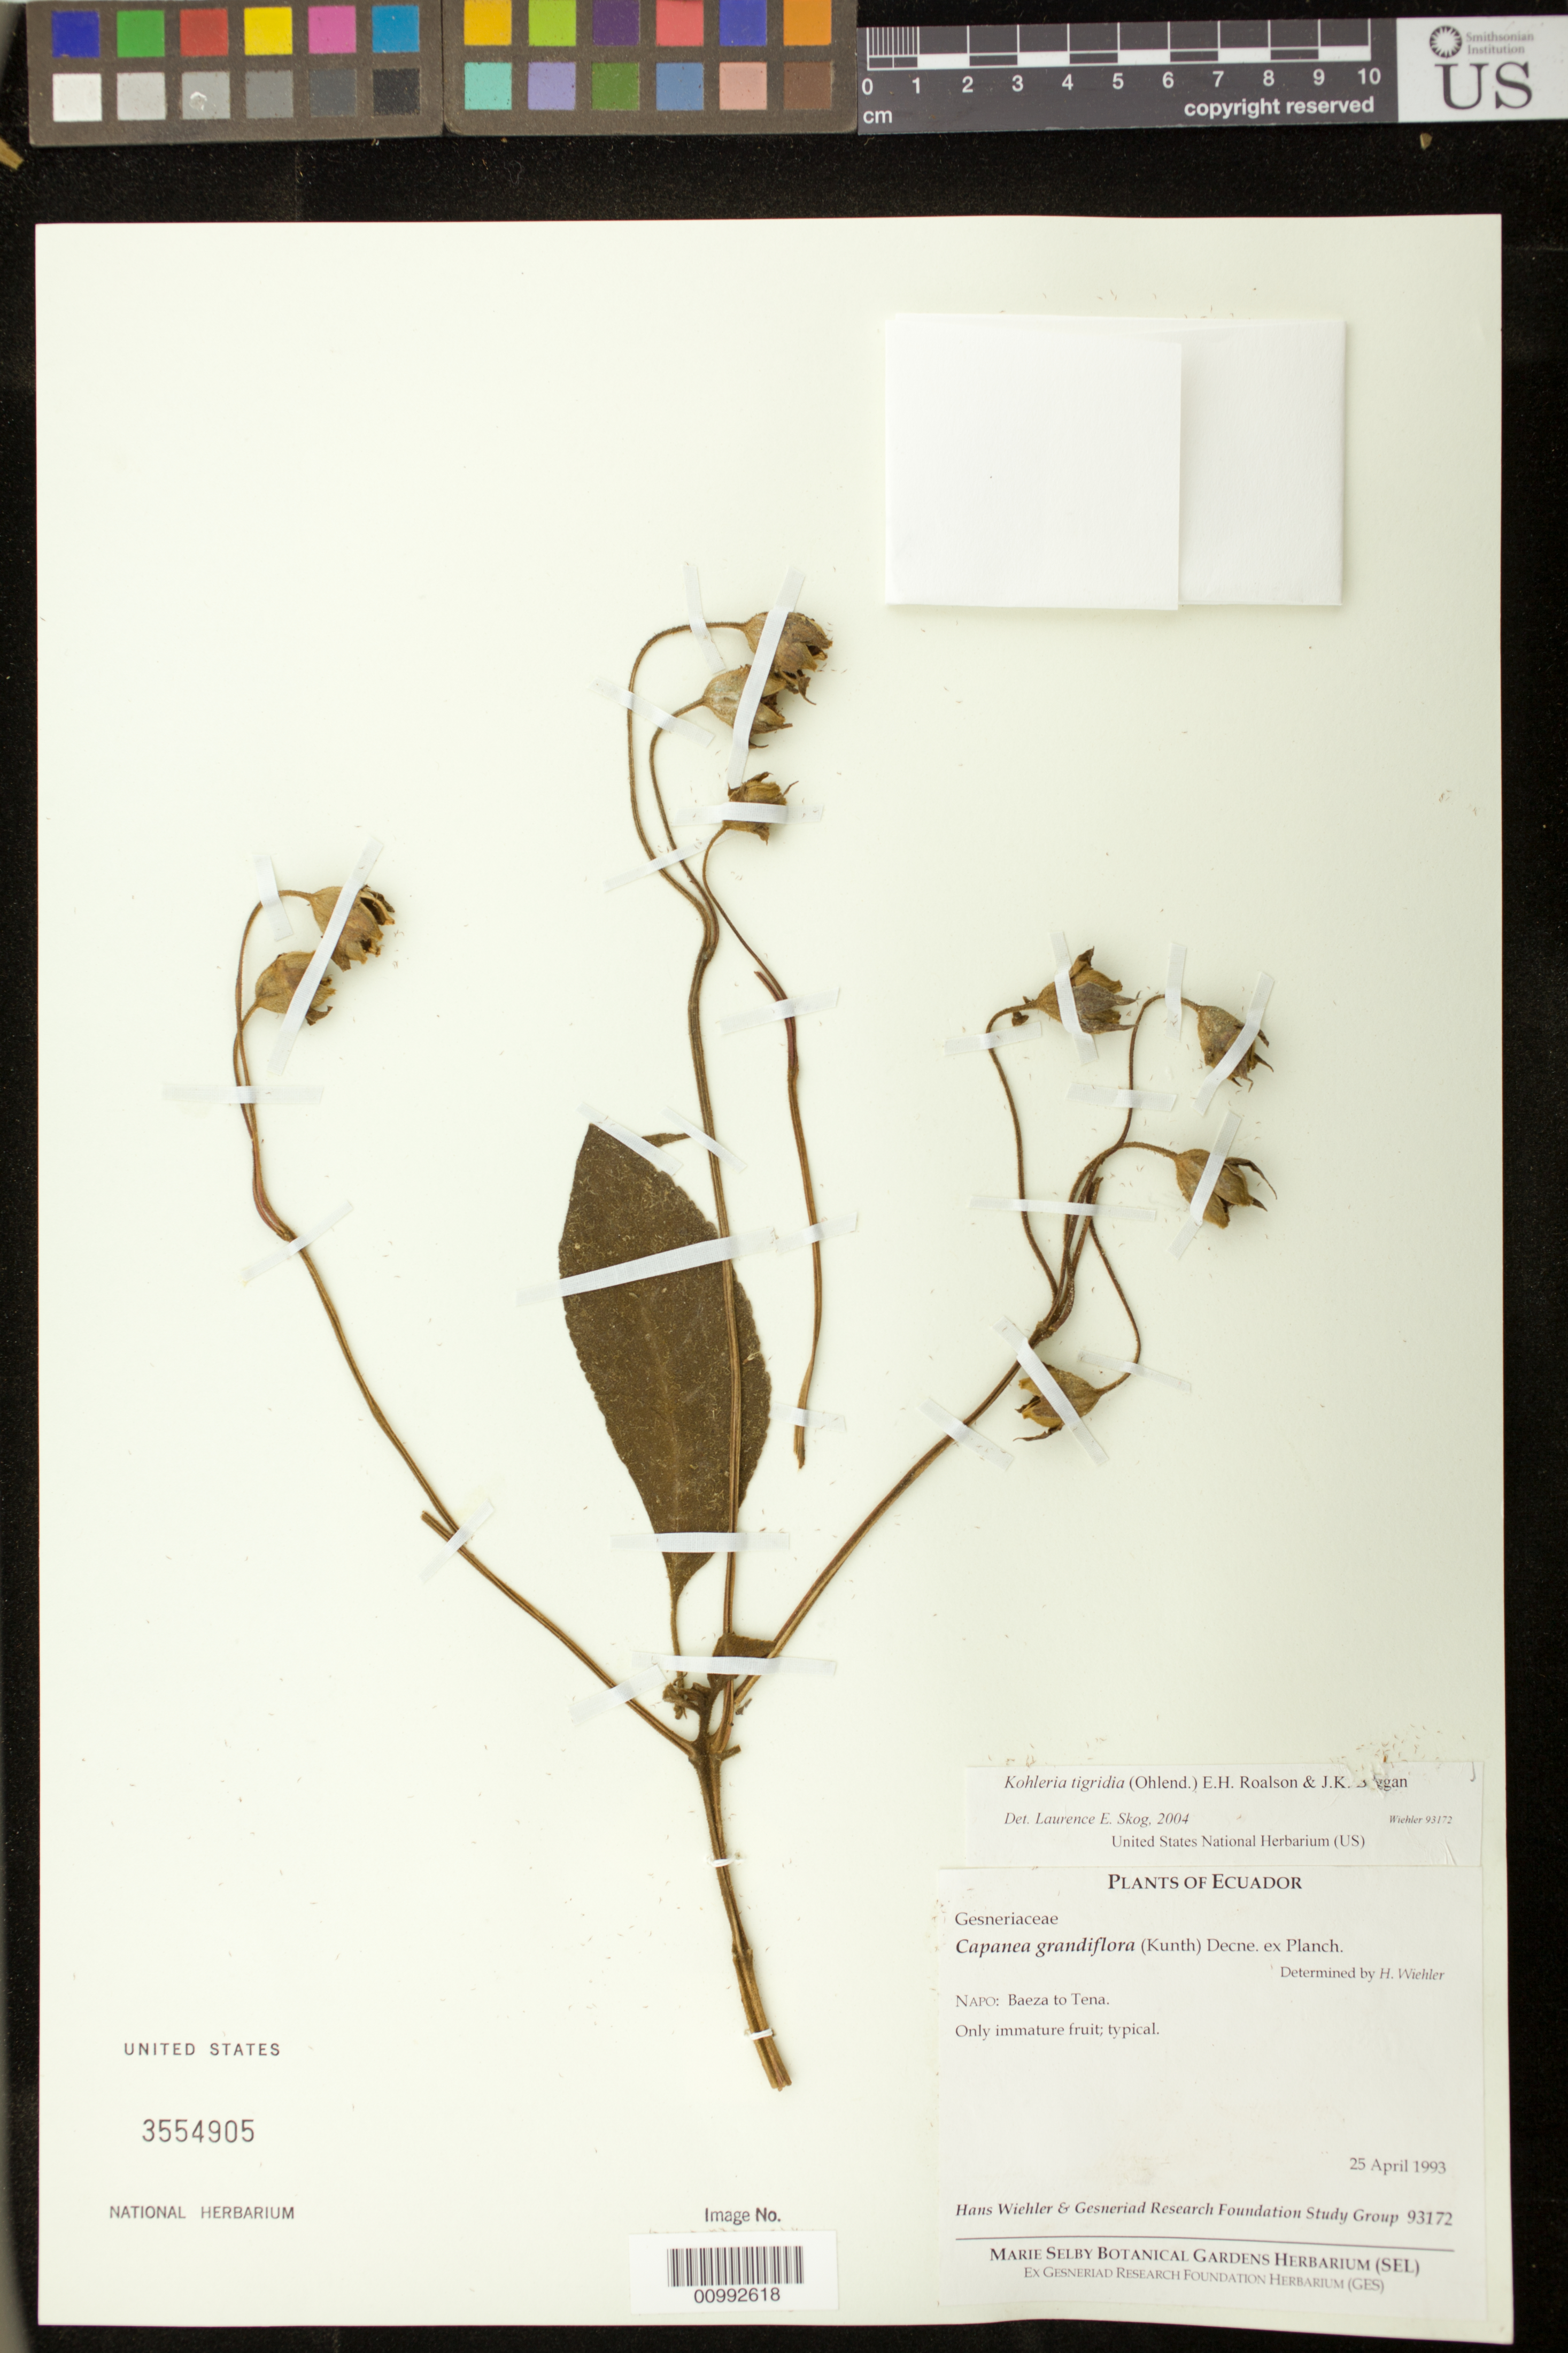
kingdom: Plantae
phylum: Tracheophyta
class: Magnoliopsida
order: Lamiales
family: Gesneriaceae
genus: Kohleria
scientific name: Kohleria tigridia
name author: (Ohlend.) Roalson & Boggan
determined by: Skog, Laurence E.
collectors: H. J. Wiehler & GRF Study Group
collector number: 93172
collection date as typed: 25 Apr 1993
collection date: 1993-04-25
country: Ecuador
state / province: Napo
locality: Napo: Baeza to Tena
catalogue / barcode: US 3554905